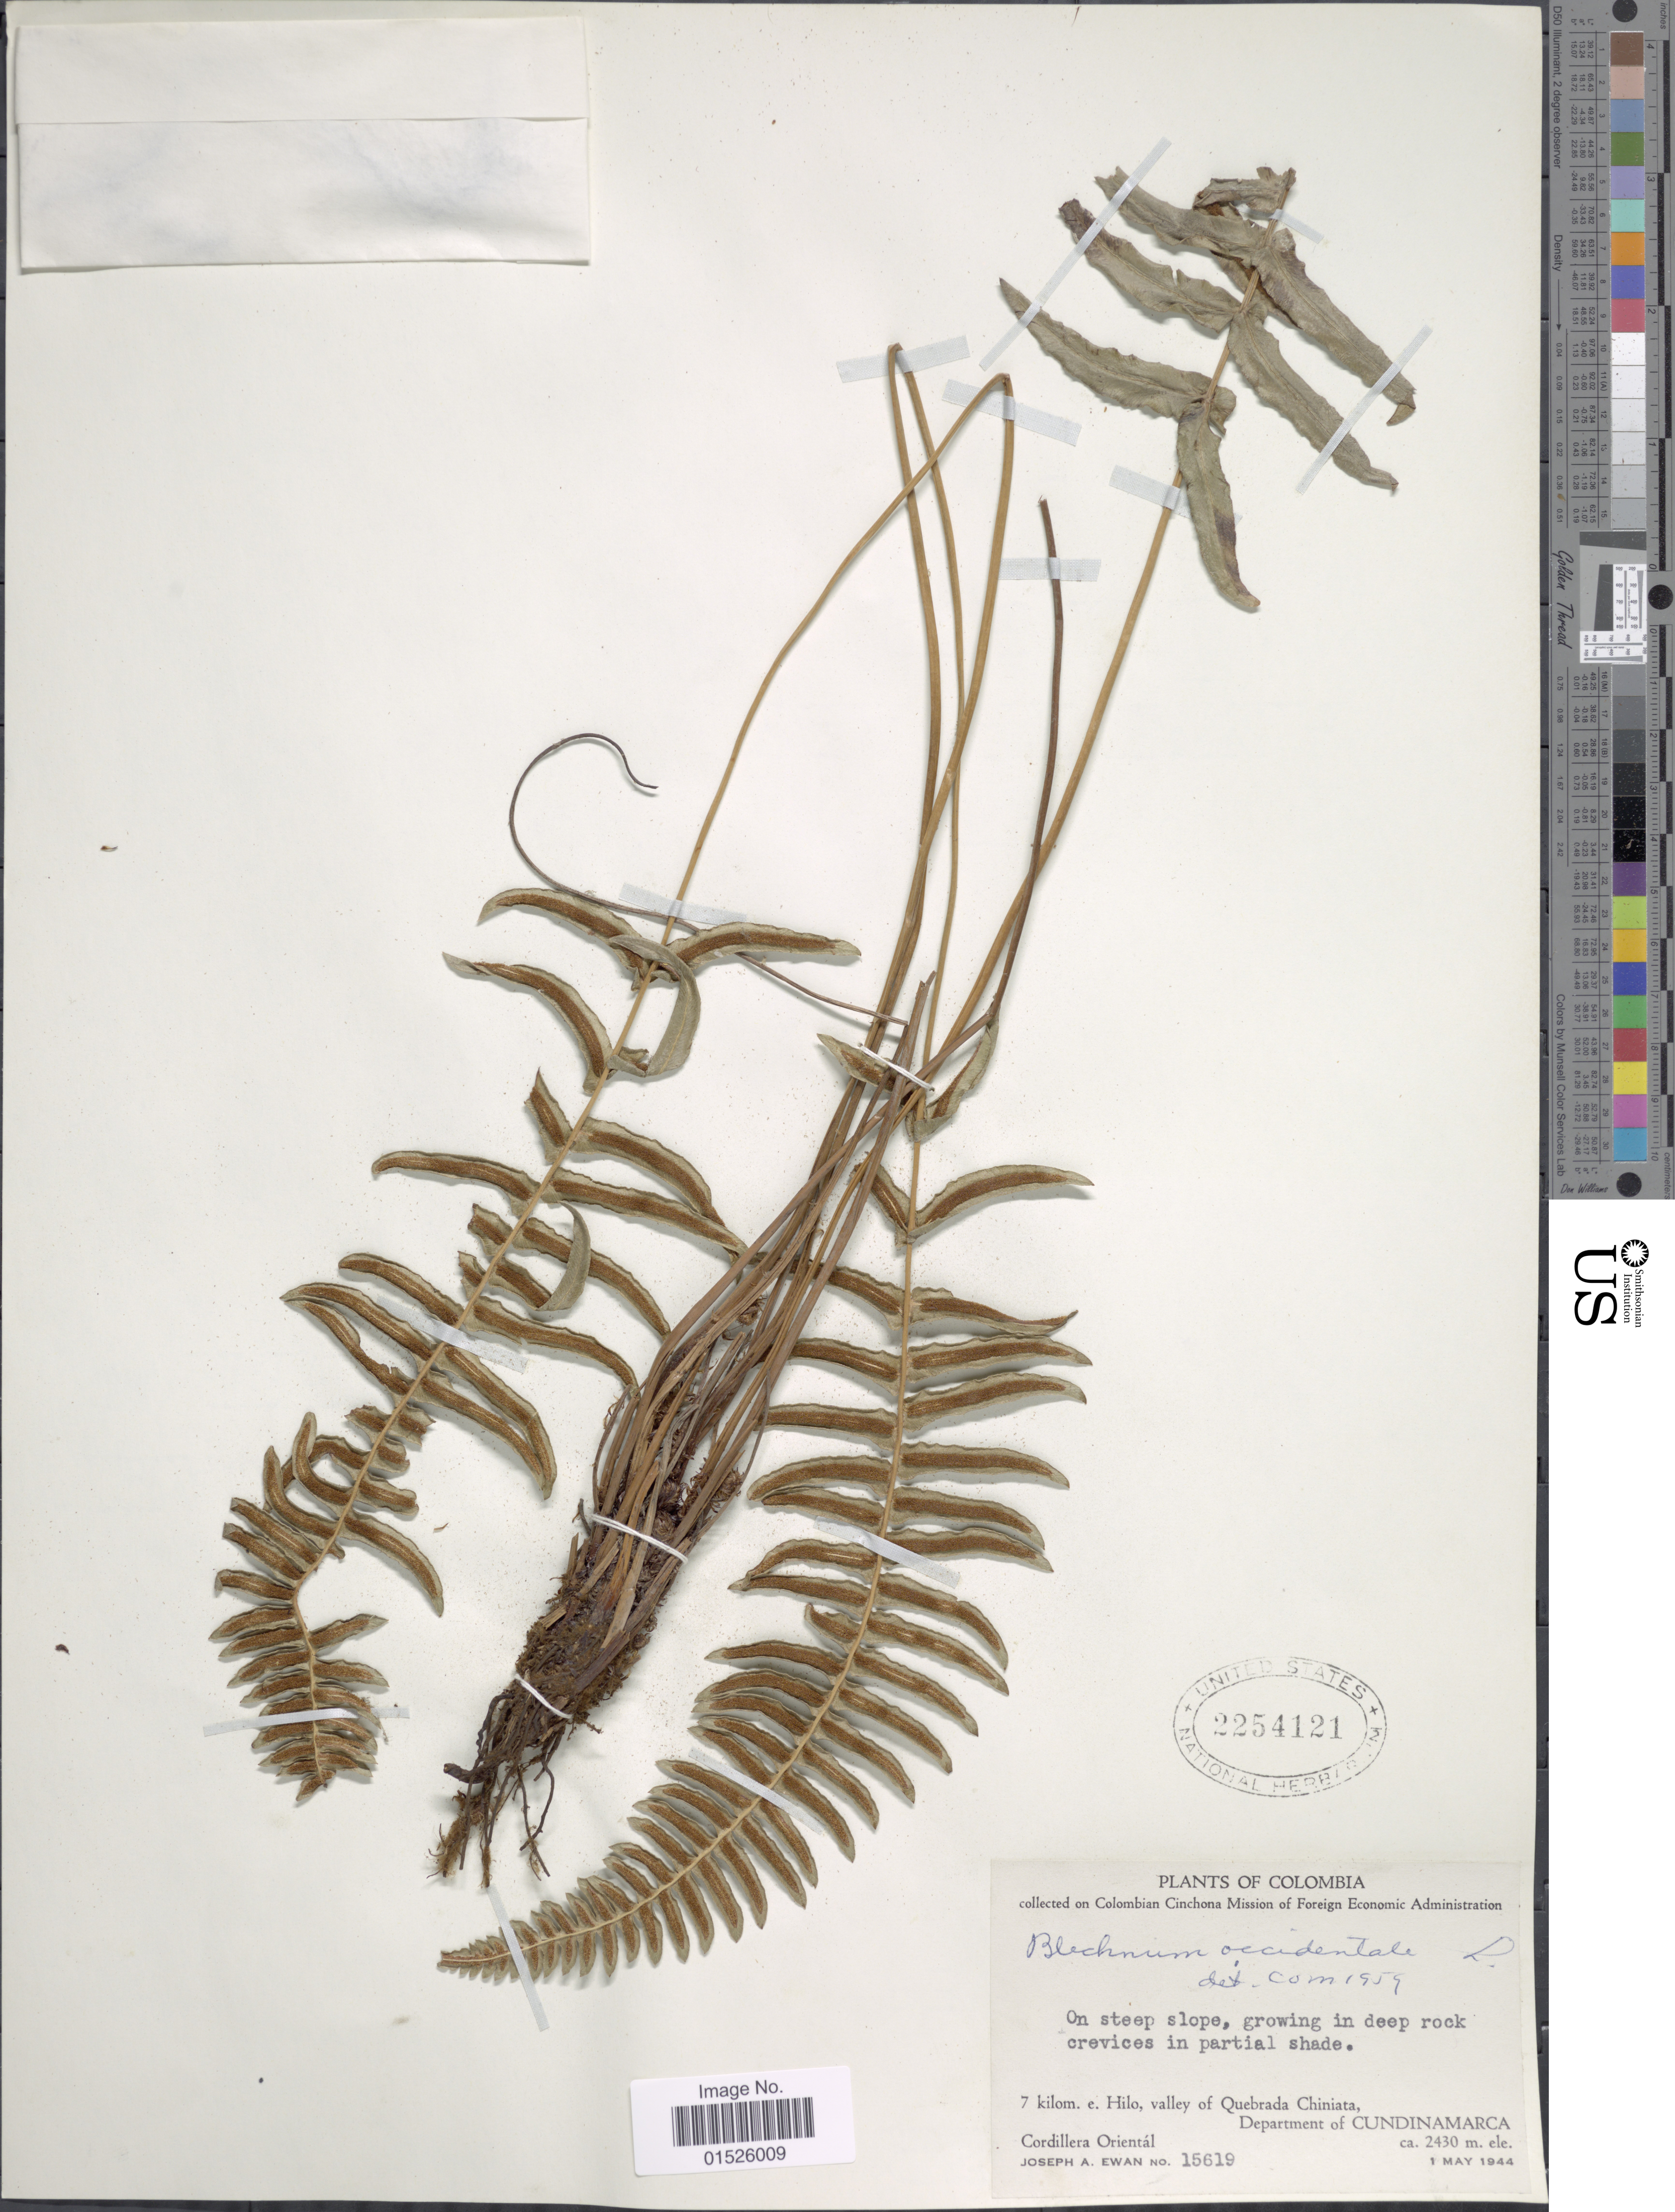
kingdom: Plantae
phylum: Tracheophyta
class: Polypodiopsida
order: Polypodiales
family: Blechnaceae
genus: Blechnum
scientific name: Blechnum glandulosum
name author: Link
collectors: J. A. Ewan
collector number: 15619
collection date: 1944-05-01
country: Colombia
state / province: Cundinamarca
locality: Colombia. 7 kilom. e. Hilo, valley of Quebrada Chiniata, Department of Cundinamarca.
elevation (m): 2430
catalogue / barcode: US 2254121